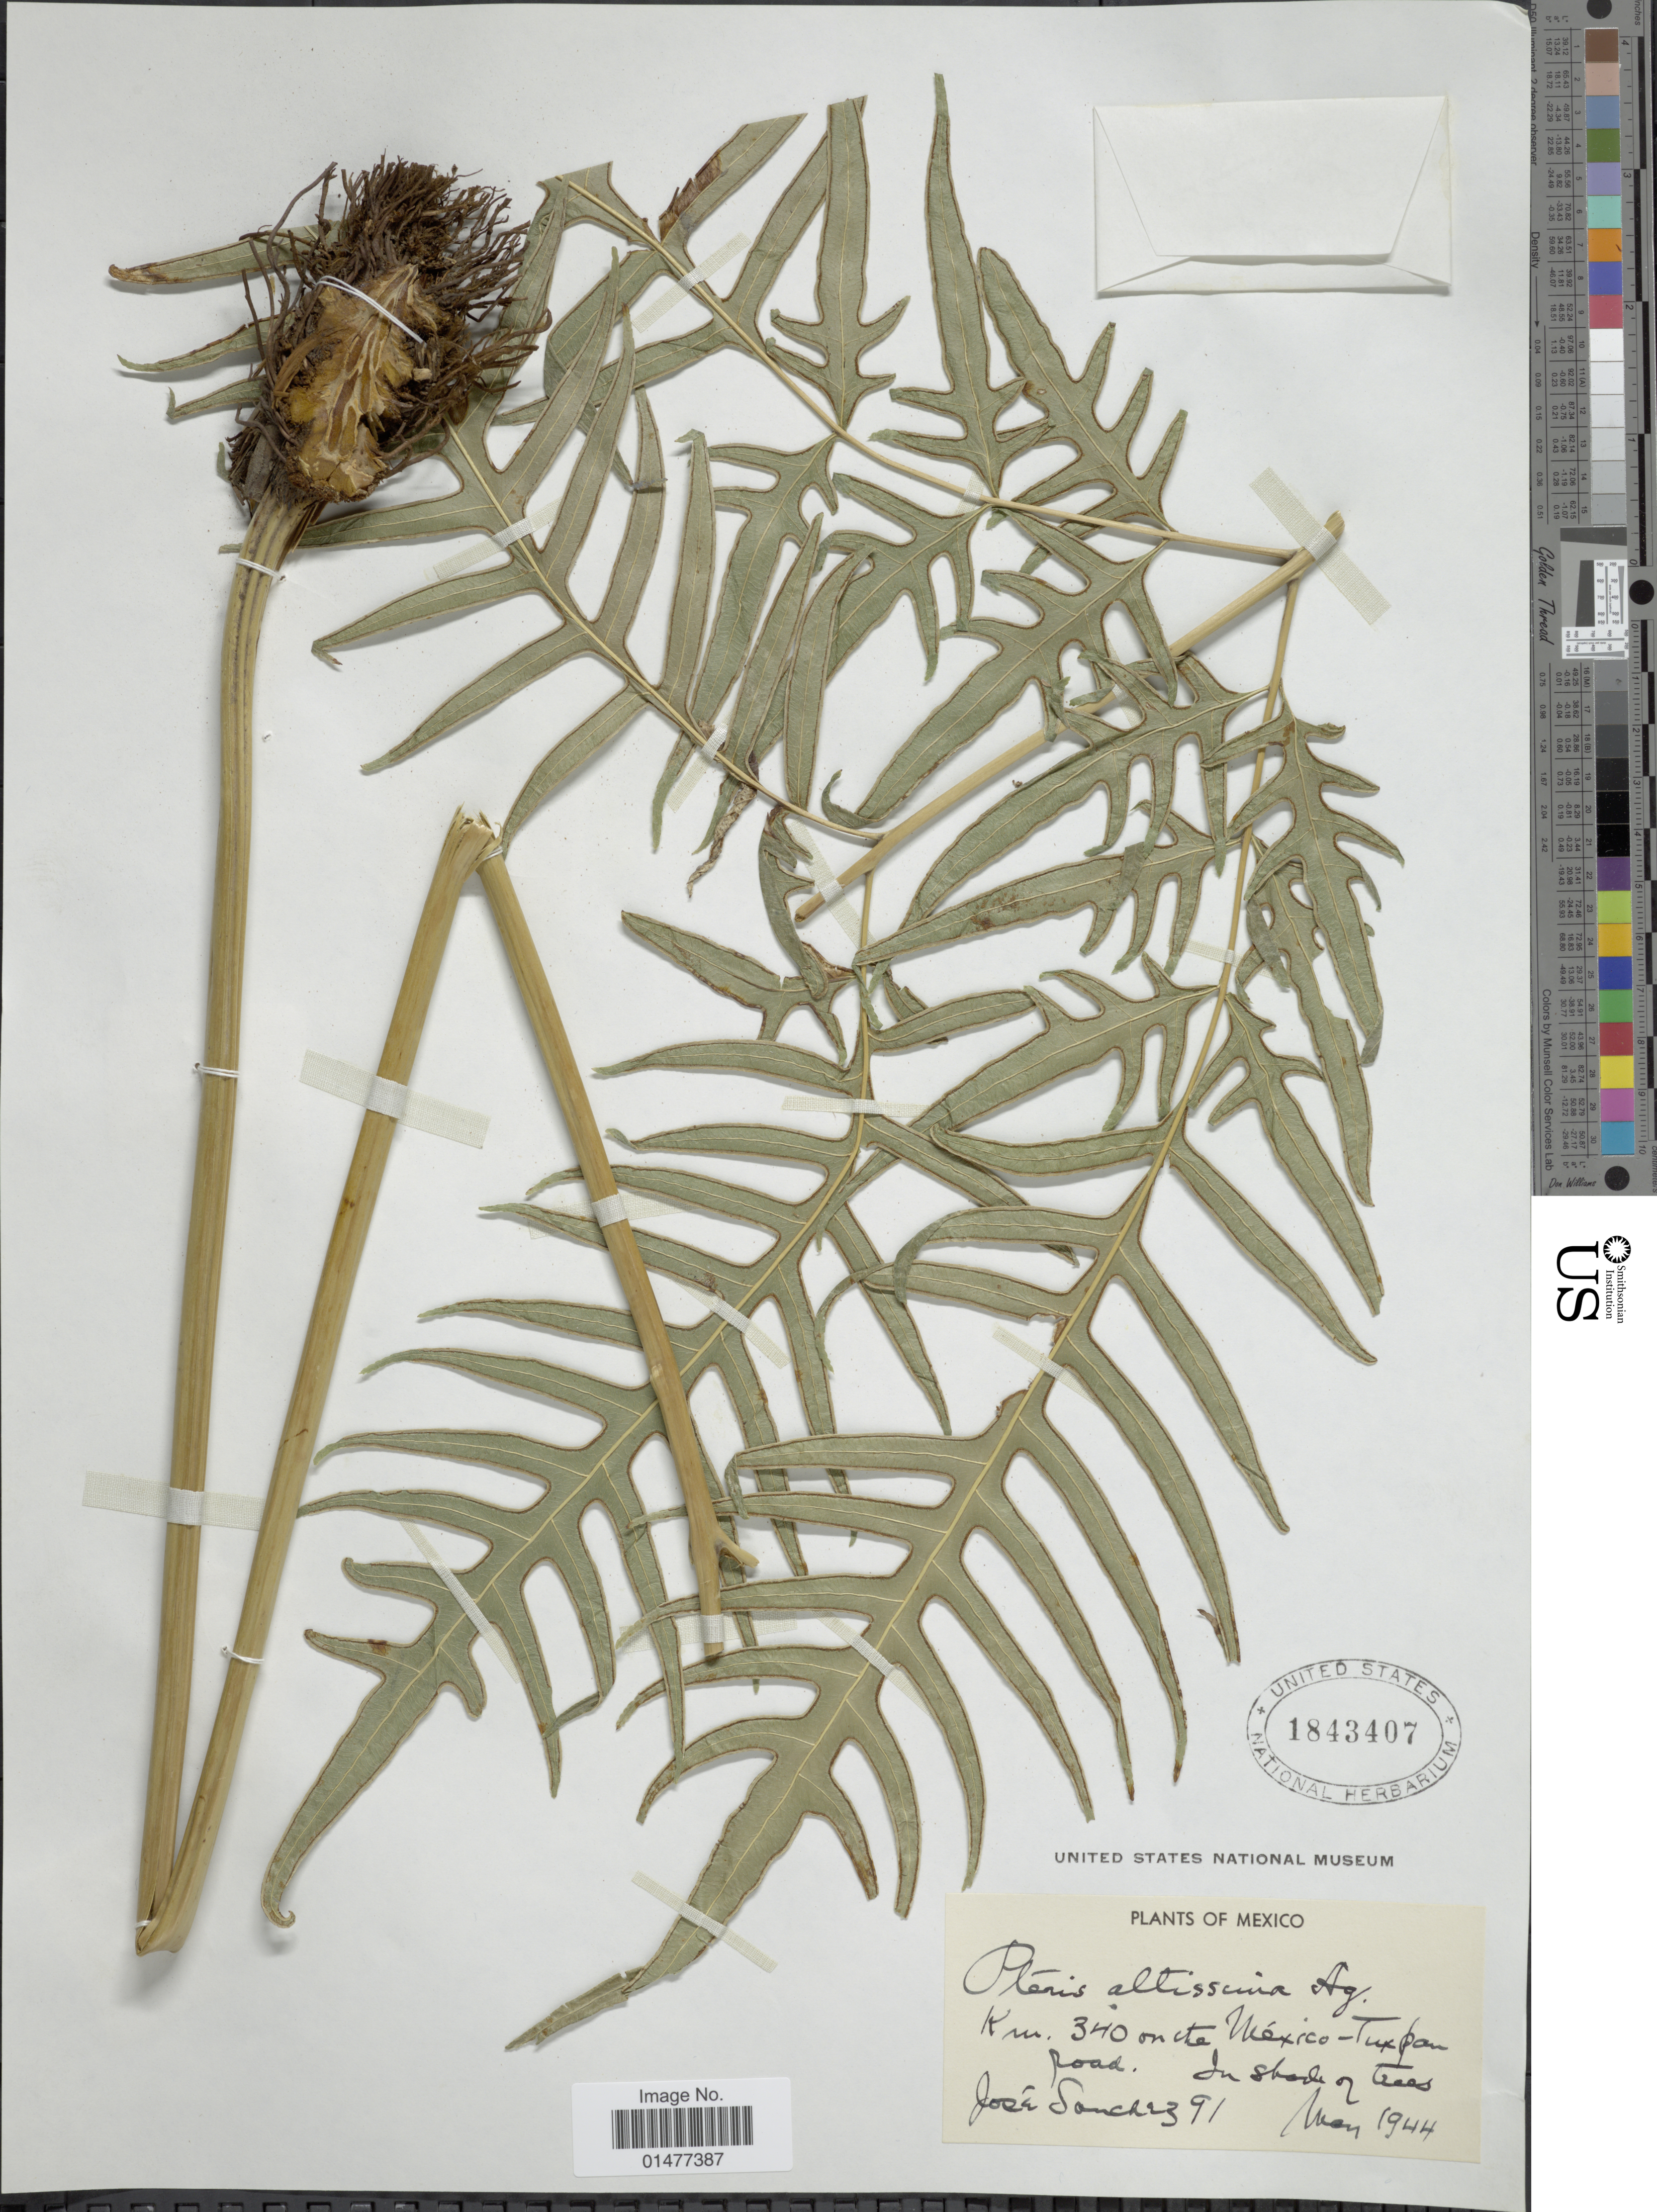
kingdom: Plantae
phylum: Tracheophyta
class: Polypodiopsida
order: Polypodiales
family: Pteridaceae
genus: Pteris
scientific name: Pteris altissima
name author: Poir.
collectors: J. Sánchez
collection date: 1944-03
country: Mexico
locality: Plants of Mexico, Km. 340 on the Mexico-Tuxpan road. In shade of trees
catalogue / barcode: US 1843407